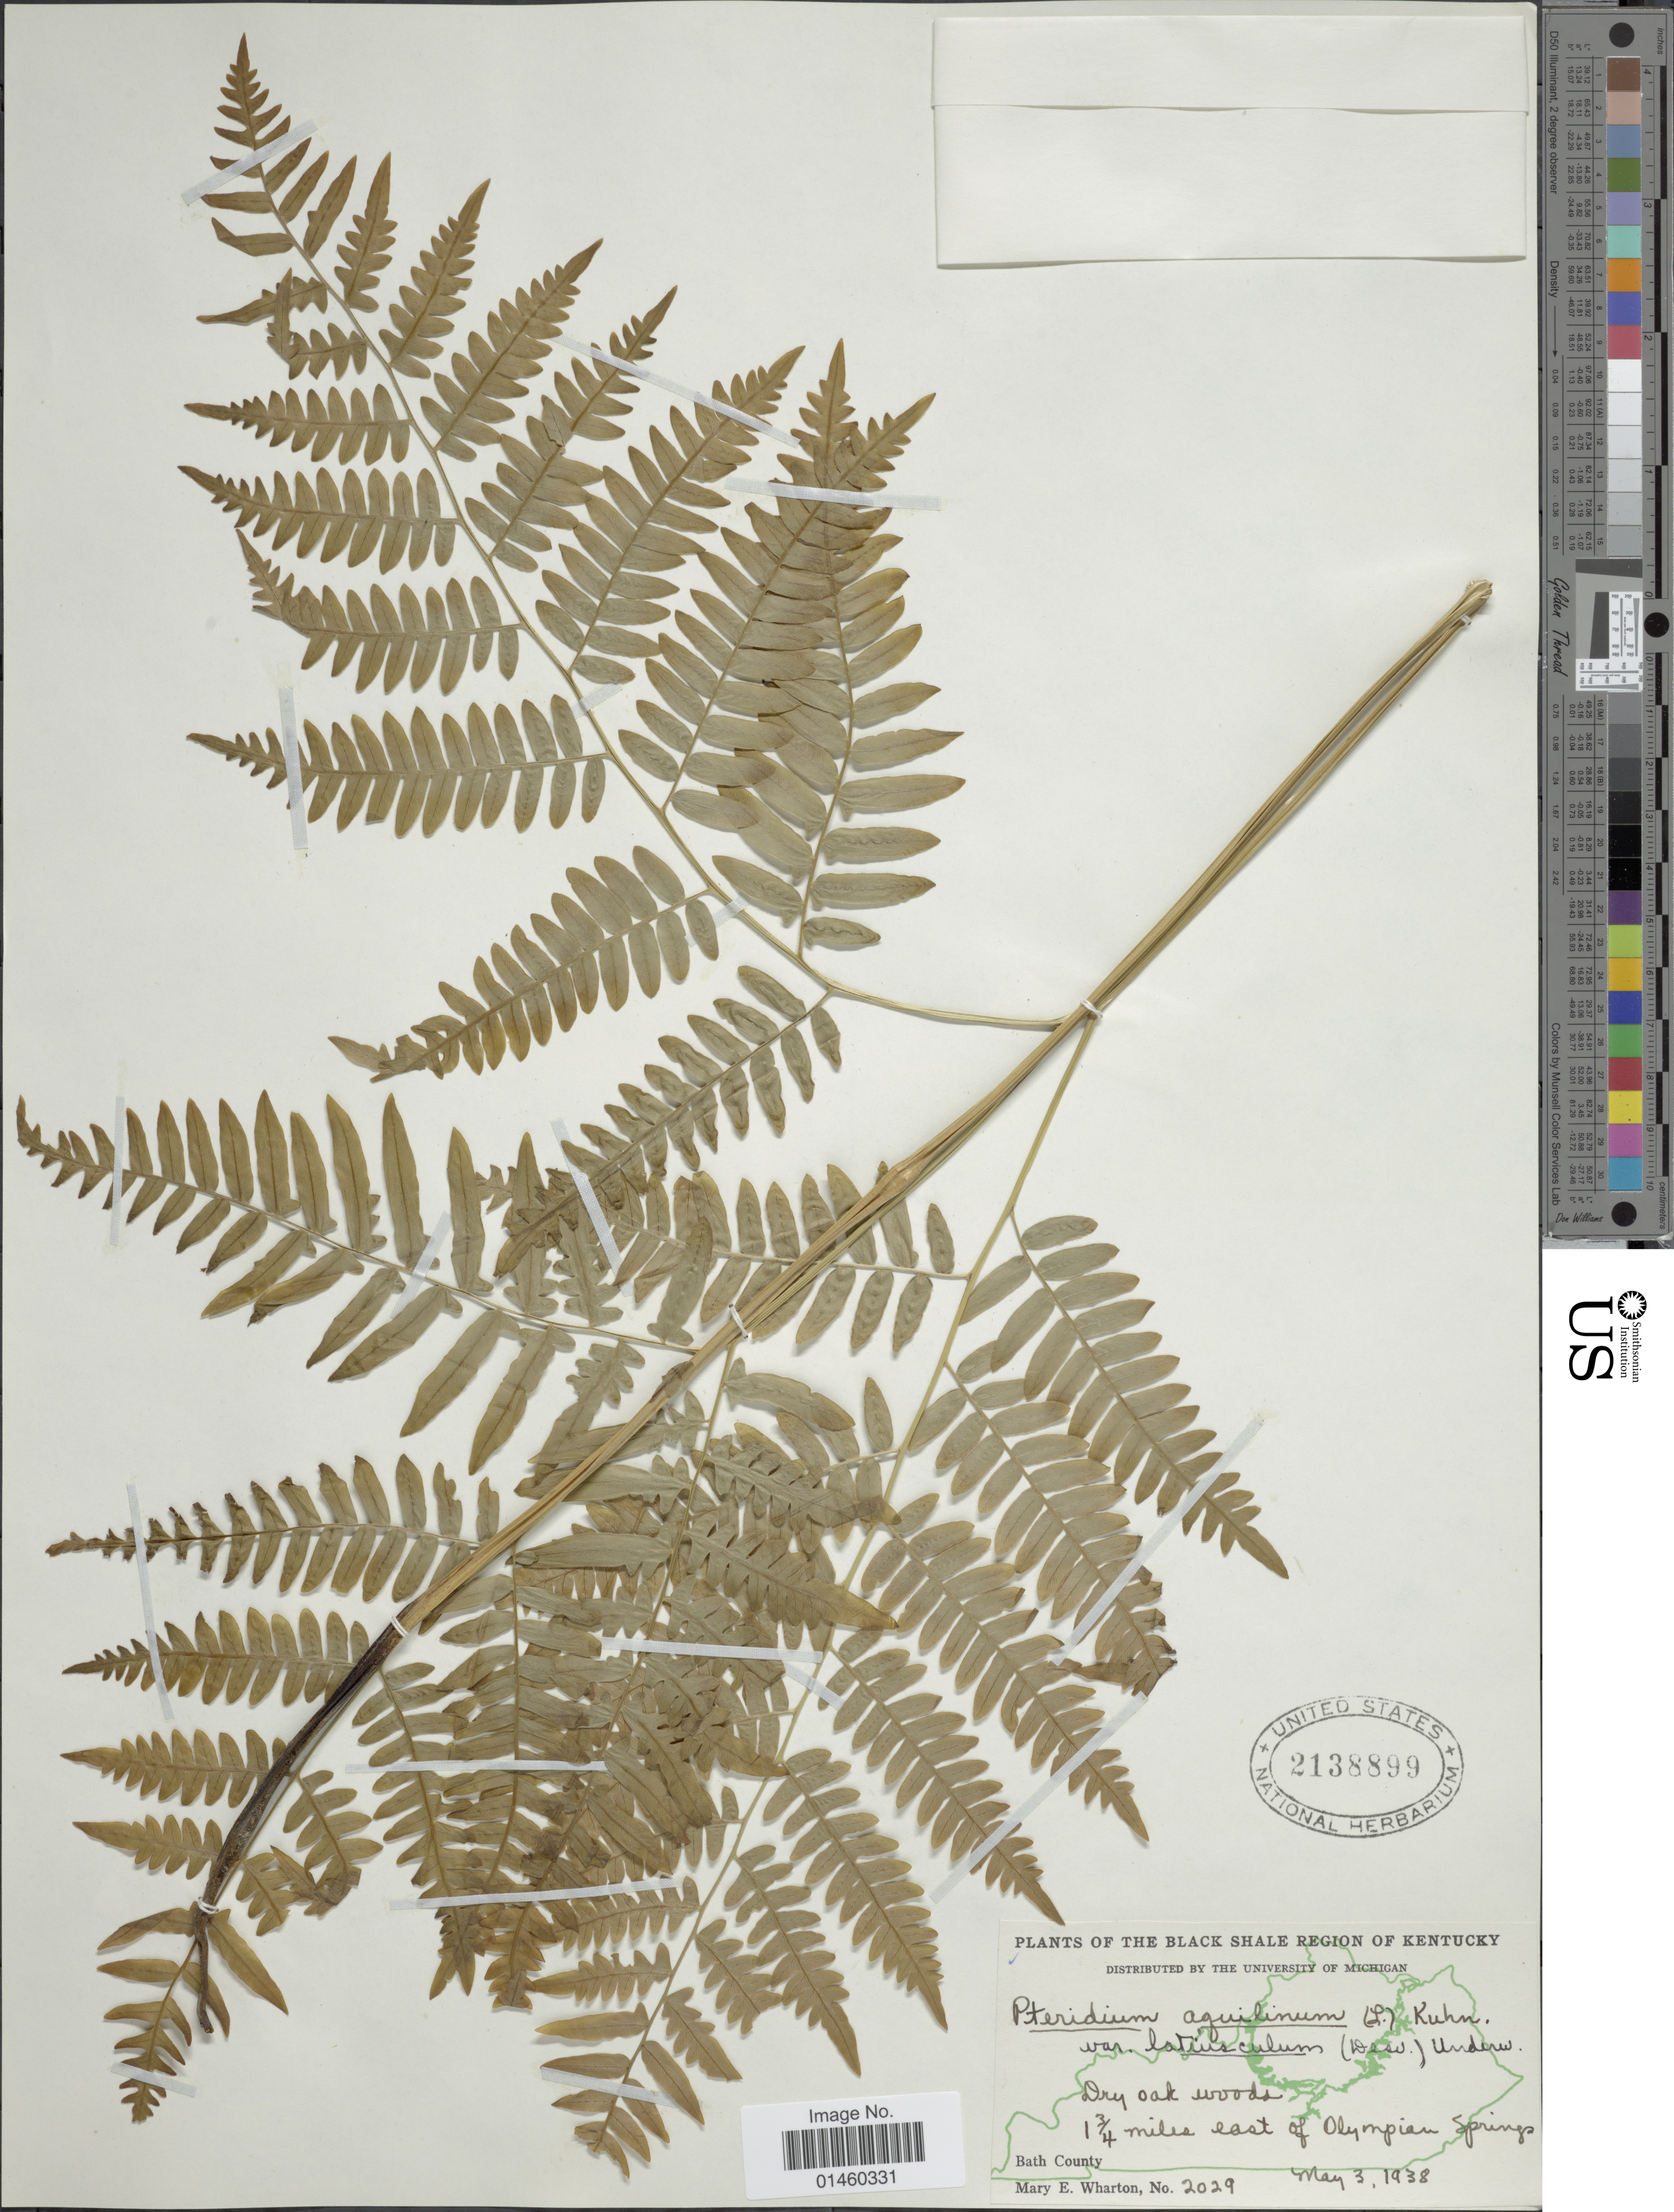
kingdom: Plantae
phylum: Tracheophyta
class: Polypodiopsida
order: Polypodiales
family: Dennstaedtiaceae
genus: Pteridium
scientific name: Pteridium aquilinum var. latiusculum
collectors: M. Wharton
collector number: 2029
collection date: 1938-05-03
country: United States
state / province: Kentucky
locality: The Black Shale Region of Kentucky. 1 3/4 miles east of Olympian Springs. Bath County.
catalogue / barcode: US 2138899